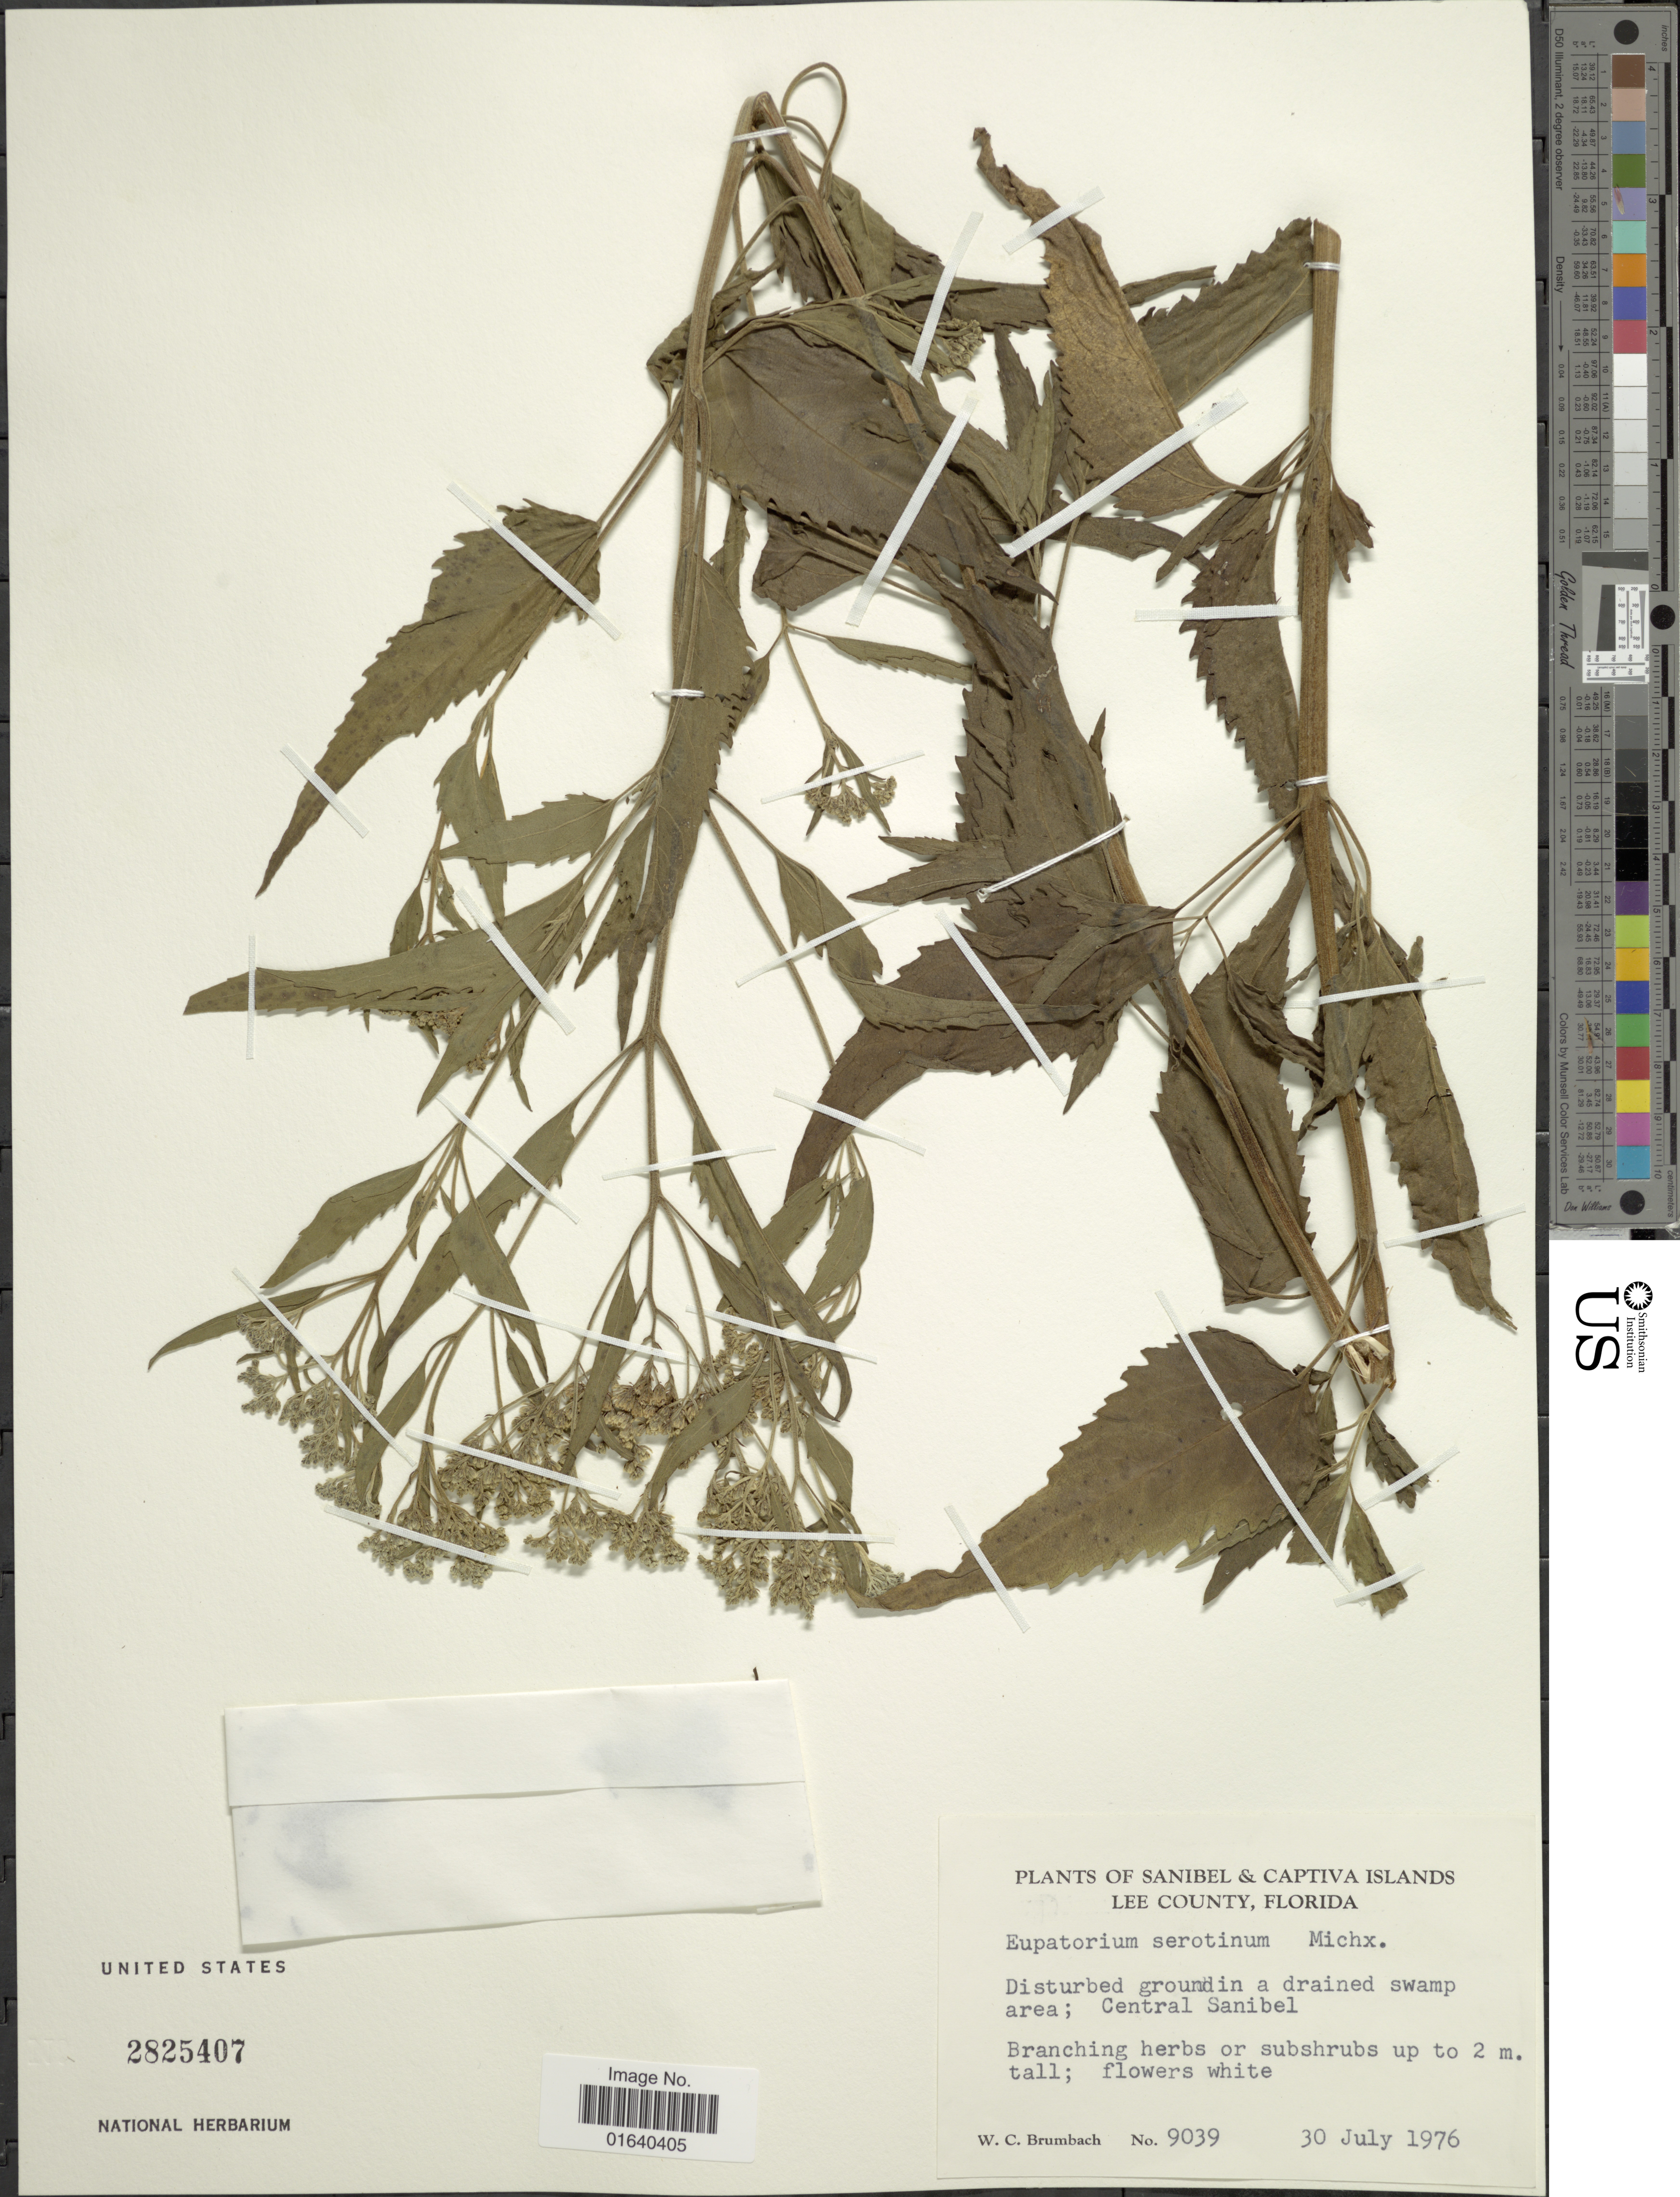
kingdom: Plantae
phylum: Tracheophyta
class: Magnoliopsida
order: Asterales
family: Asteraceae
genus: Eupatorium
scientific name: Eupatorium serotinum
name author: Michx.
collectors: W. C. Brumbach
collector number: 9039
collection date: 1976-07-30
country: United States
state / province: Florida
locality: Sanibel & Captiva Islands, lee County, Disturbed groundin a drained swamp area; Central Sanibel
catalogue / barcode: US 2825407